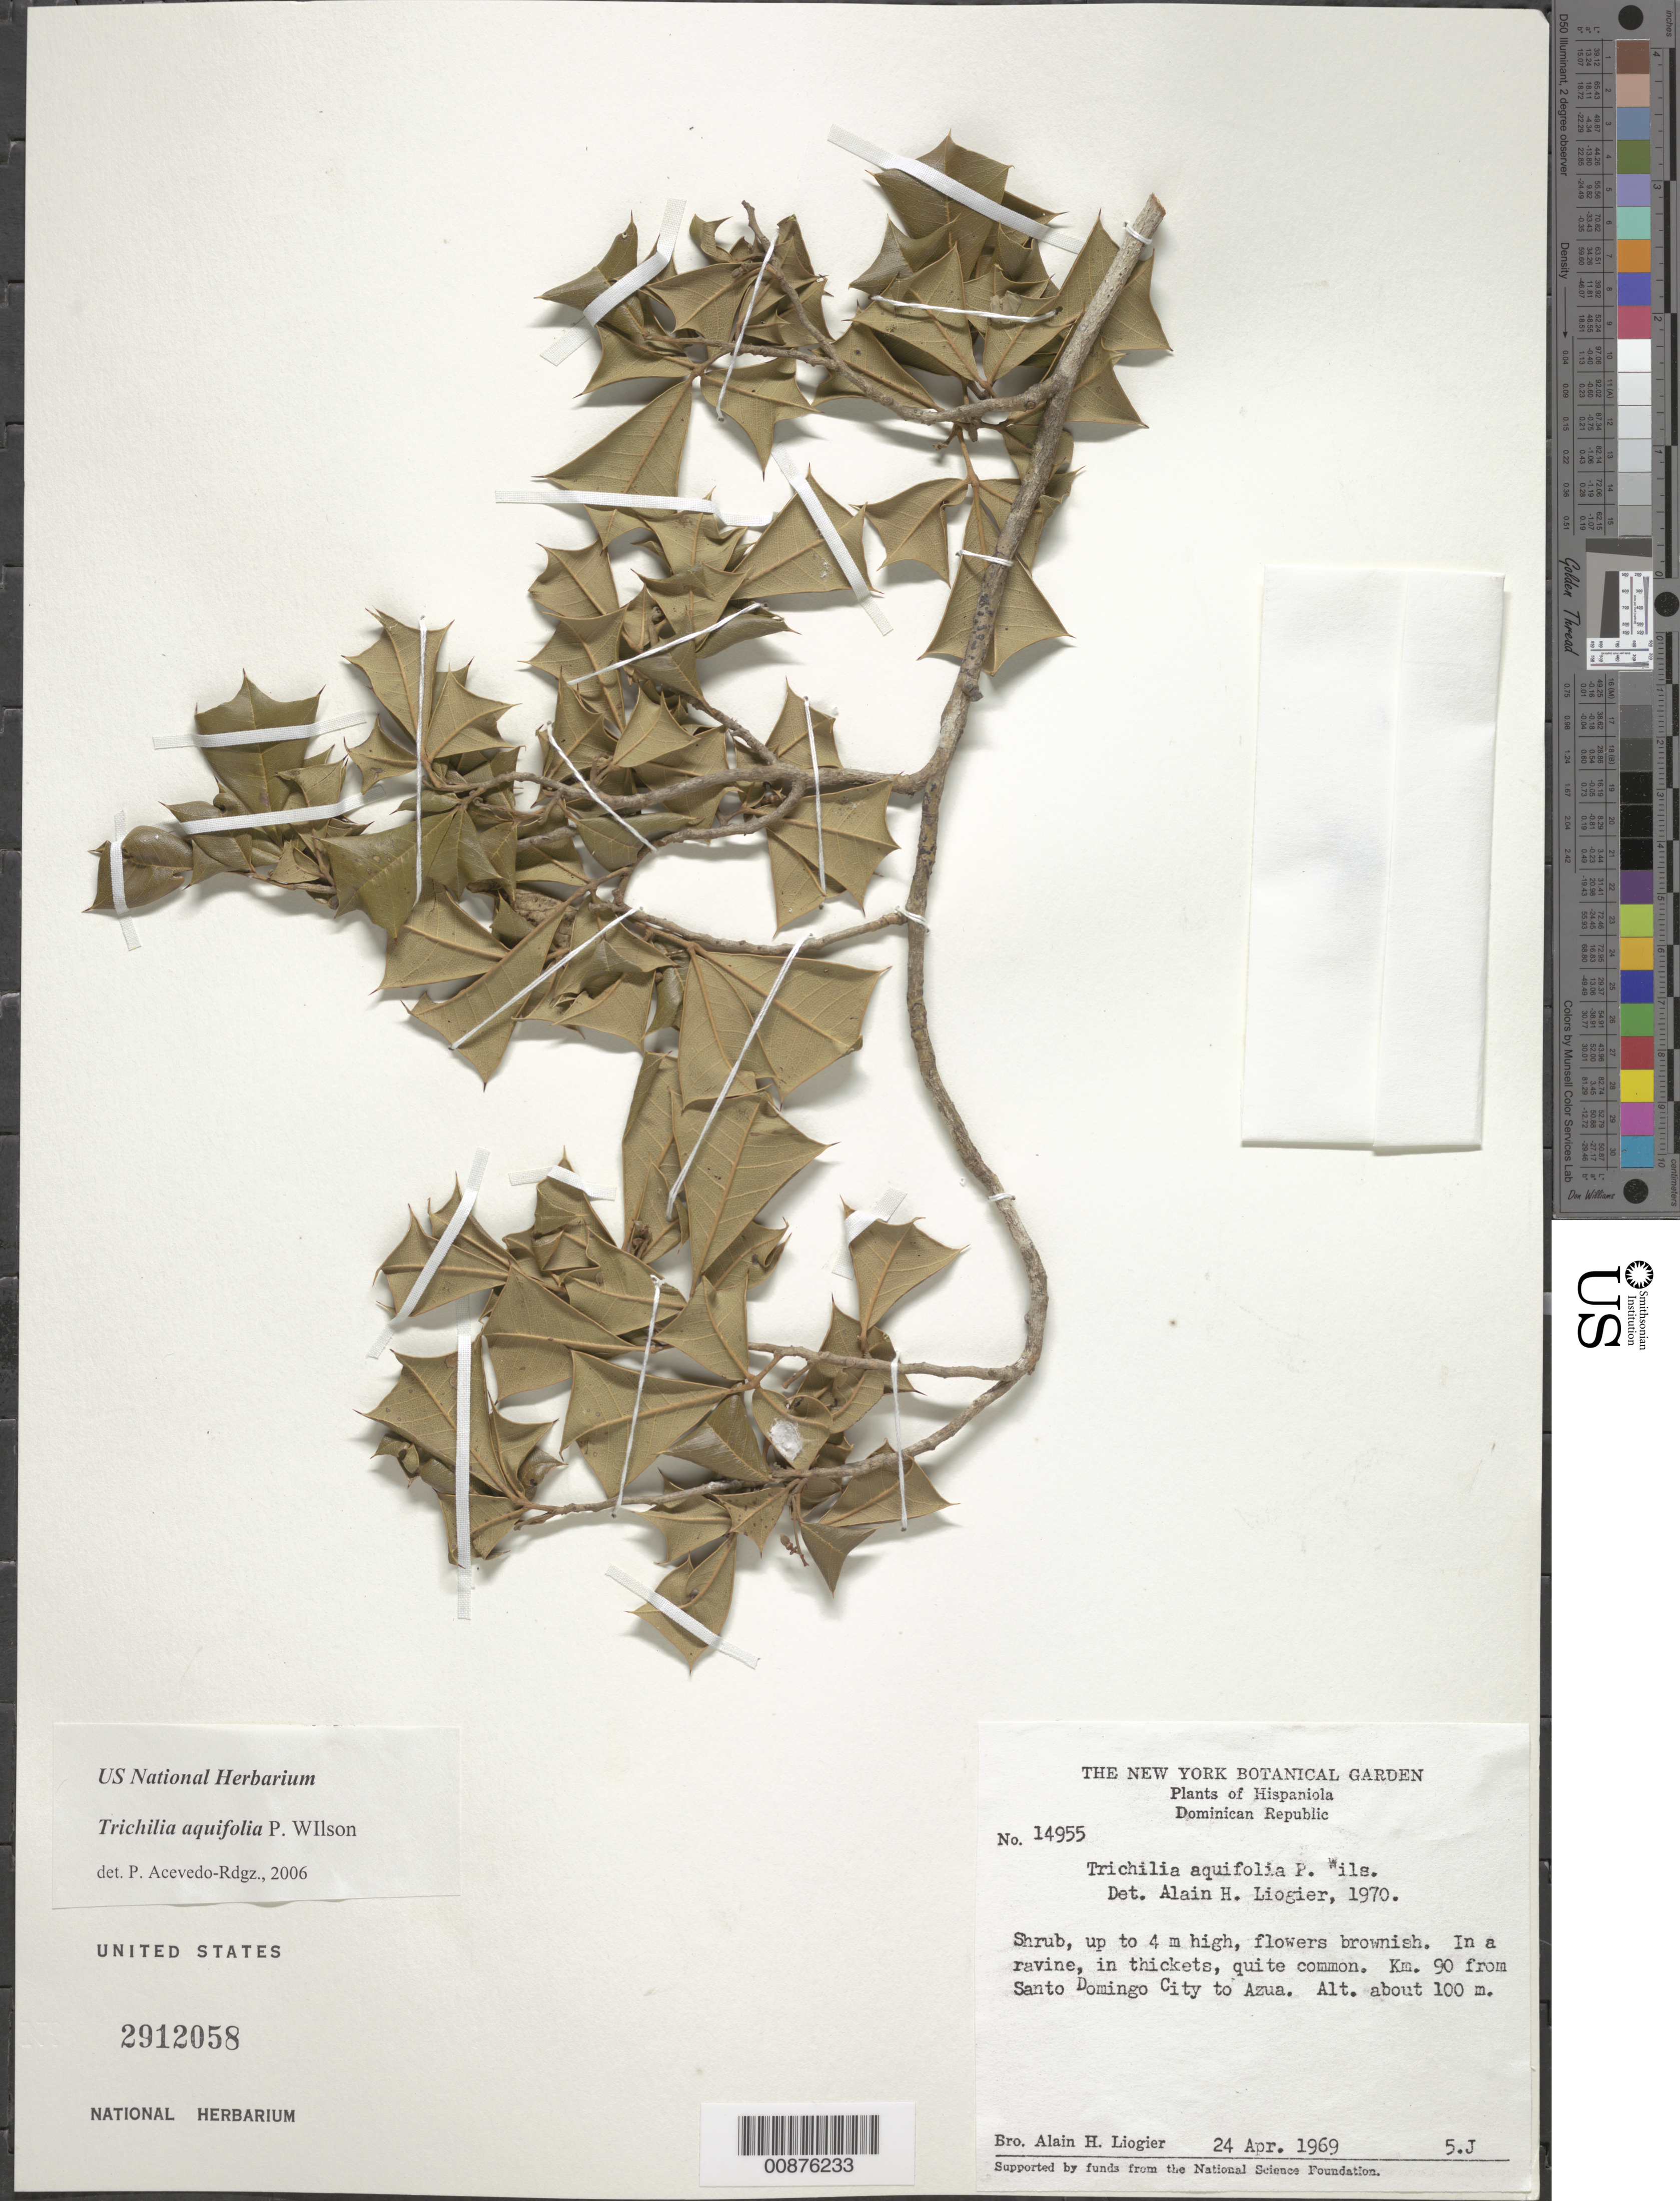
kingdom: Plantae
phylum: Tracheophyta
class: Magnoliopsida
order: Sapindales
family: Meliaceae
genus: Trichilia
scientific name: Trichilia aquifolia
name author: P. Wilson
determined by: Acevedo-Rodríguez, P., (BOT), Smithsonian Institution - National Museum of Natural History (UNITED STATES)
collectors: A. H. Liogier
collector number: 14955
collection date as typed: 24 Apr 1969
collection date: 1969-04-24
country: Dominican Republic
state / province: Distrito Nacional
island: Hispaniola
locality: Km. 90 from Santo Domingo City to Azua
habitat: In a ravine, in thickets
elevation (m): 100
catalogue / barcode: US 2912058